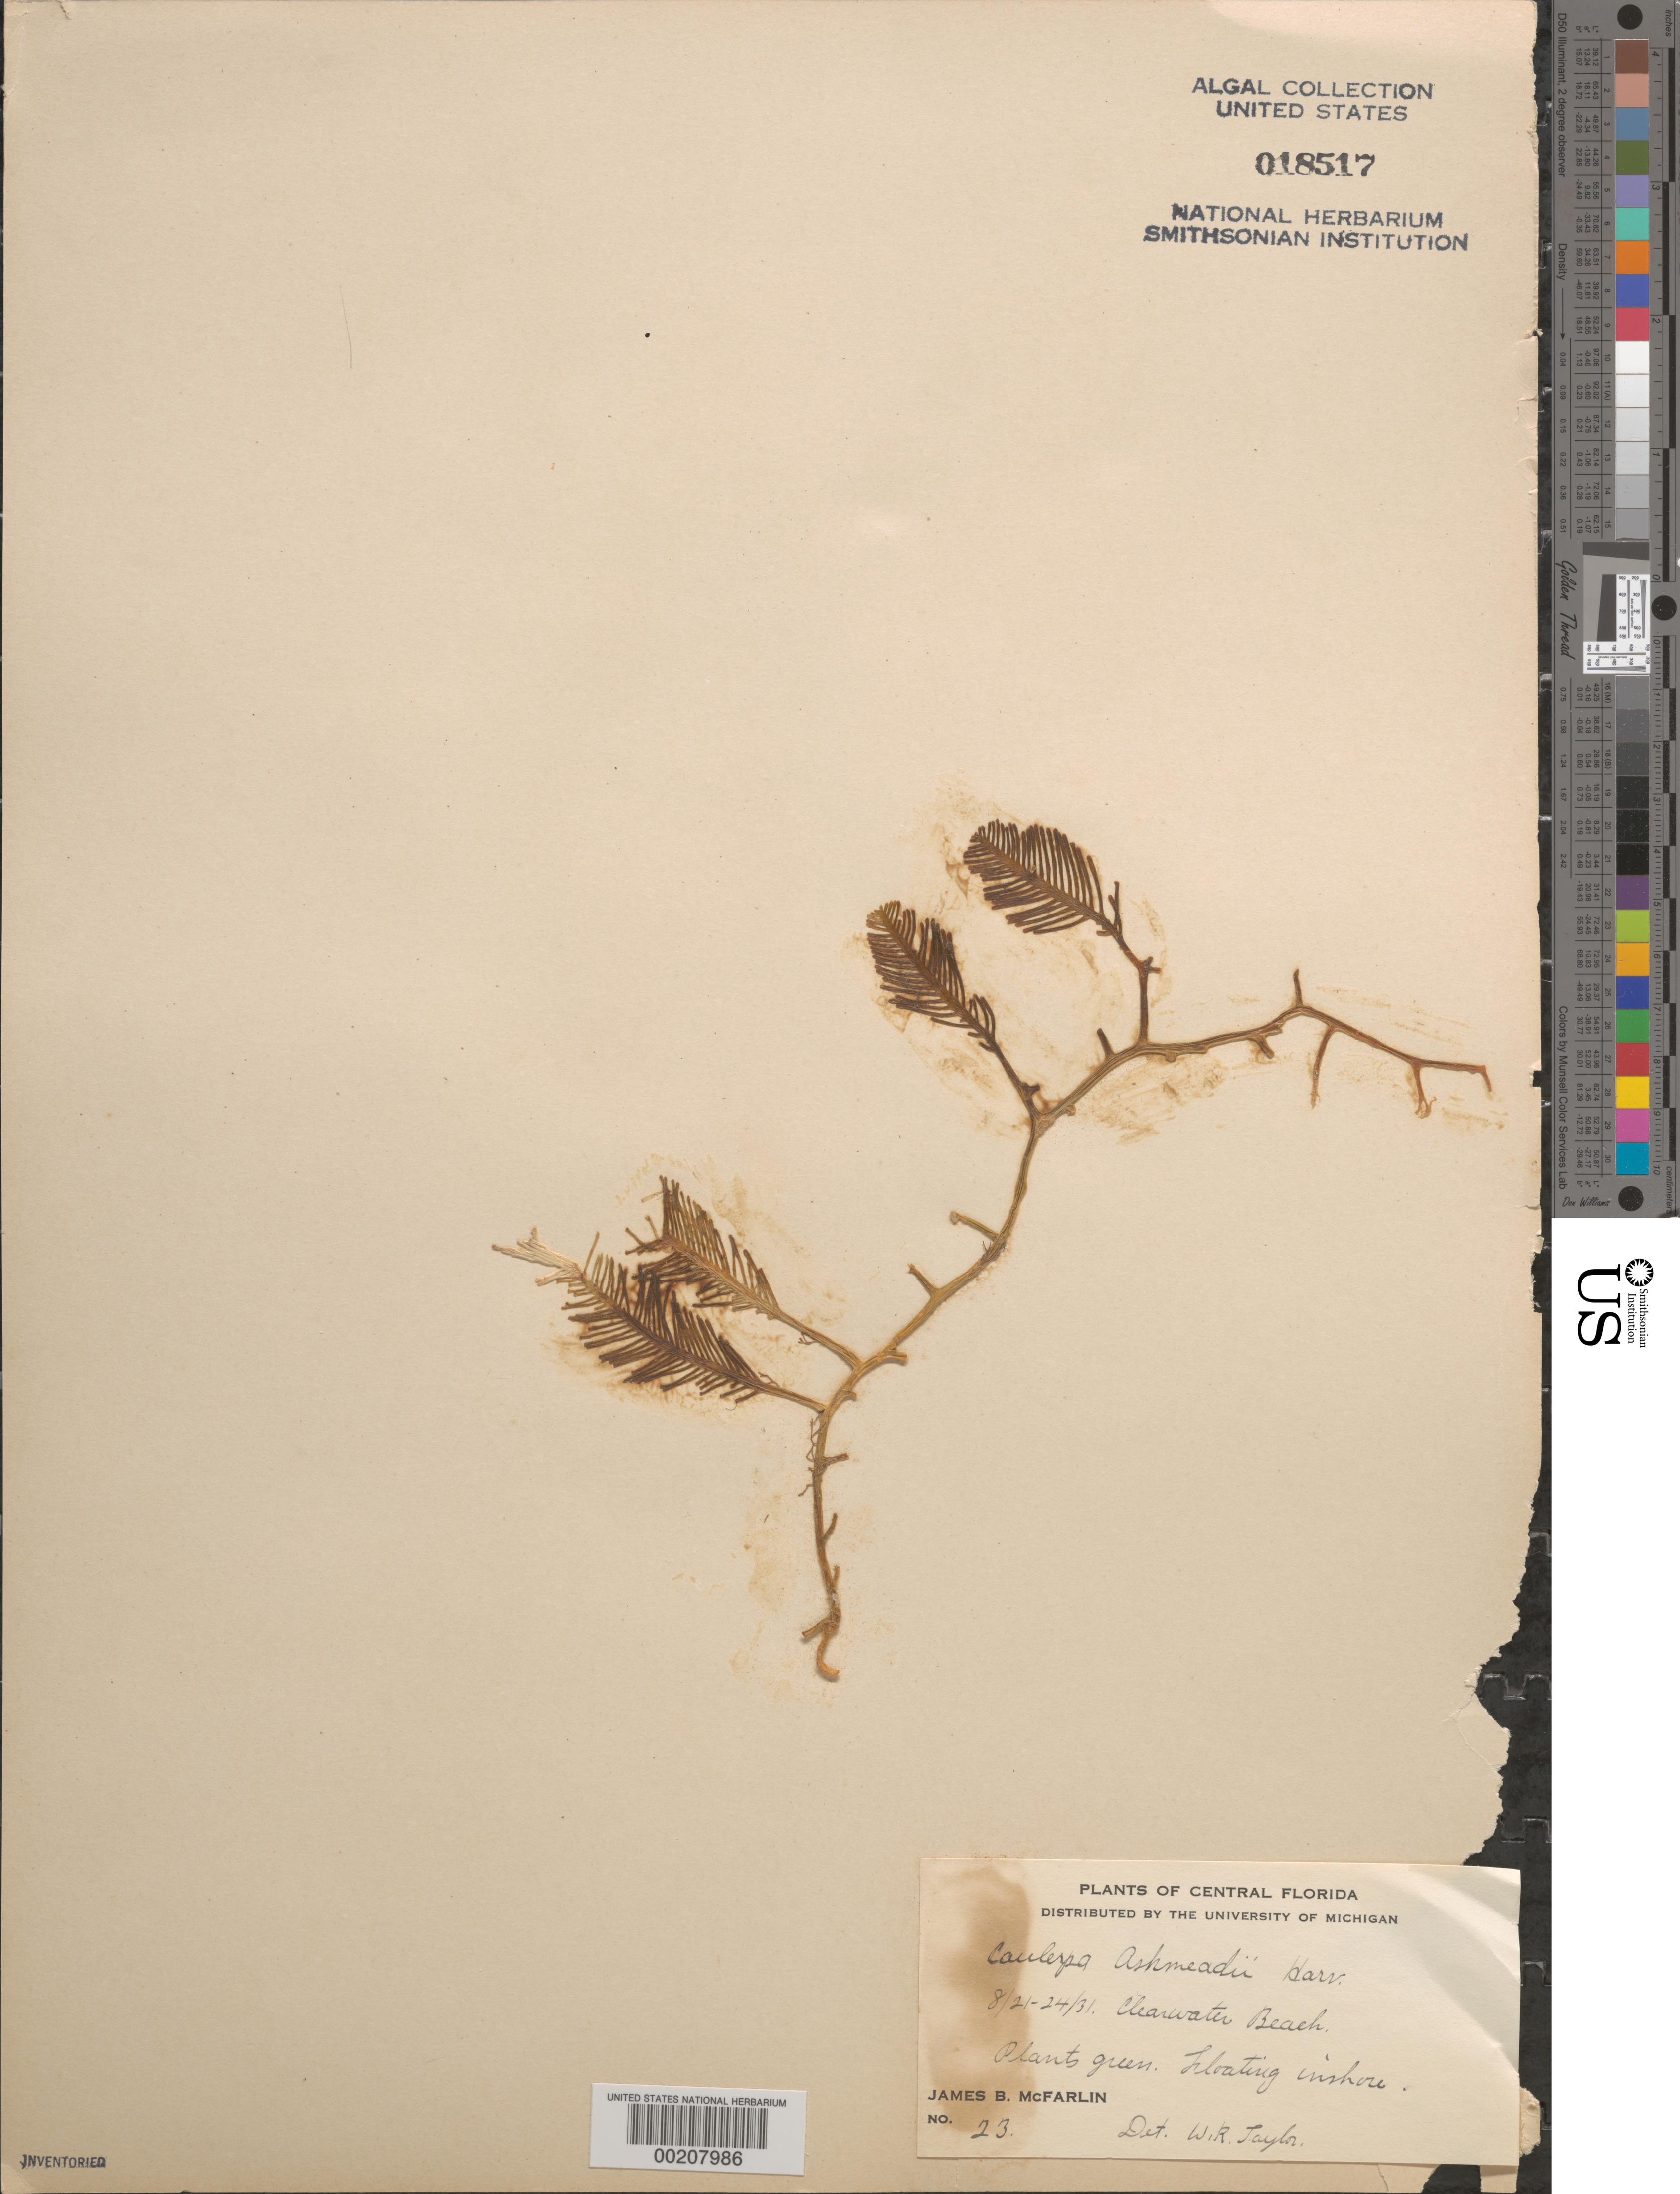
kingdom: Plantae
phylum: Chlorophyta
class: Ulvophyceae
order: Bryopsidales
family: Caulerpaceae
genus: Caulerpa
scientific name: Caulerpa ashmeadii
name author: Harv.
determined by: Taylor, William R.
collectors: J. McFarlin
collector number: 23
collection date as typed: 21 Aug 1931 TO 24 Aug 1931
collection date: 1931-08-21/1931-08-24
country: United States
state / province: Florida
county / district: Pinellas County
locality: Clearwater Beach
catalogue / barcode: US 18517